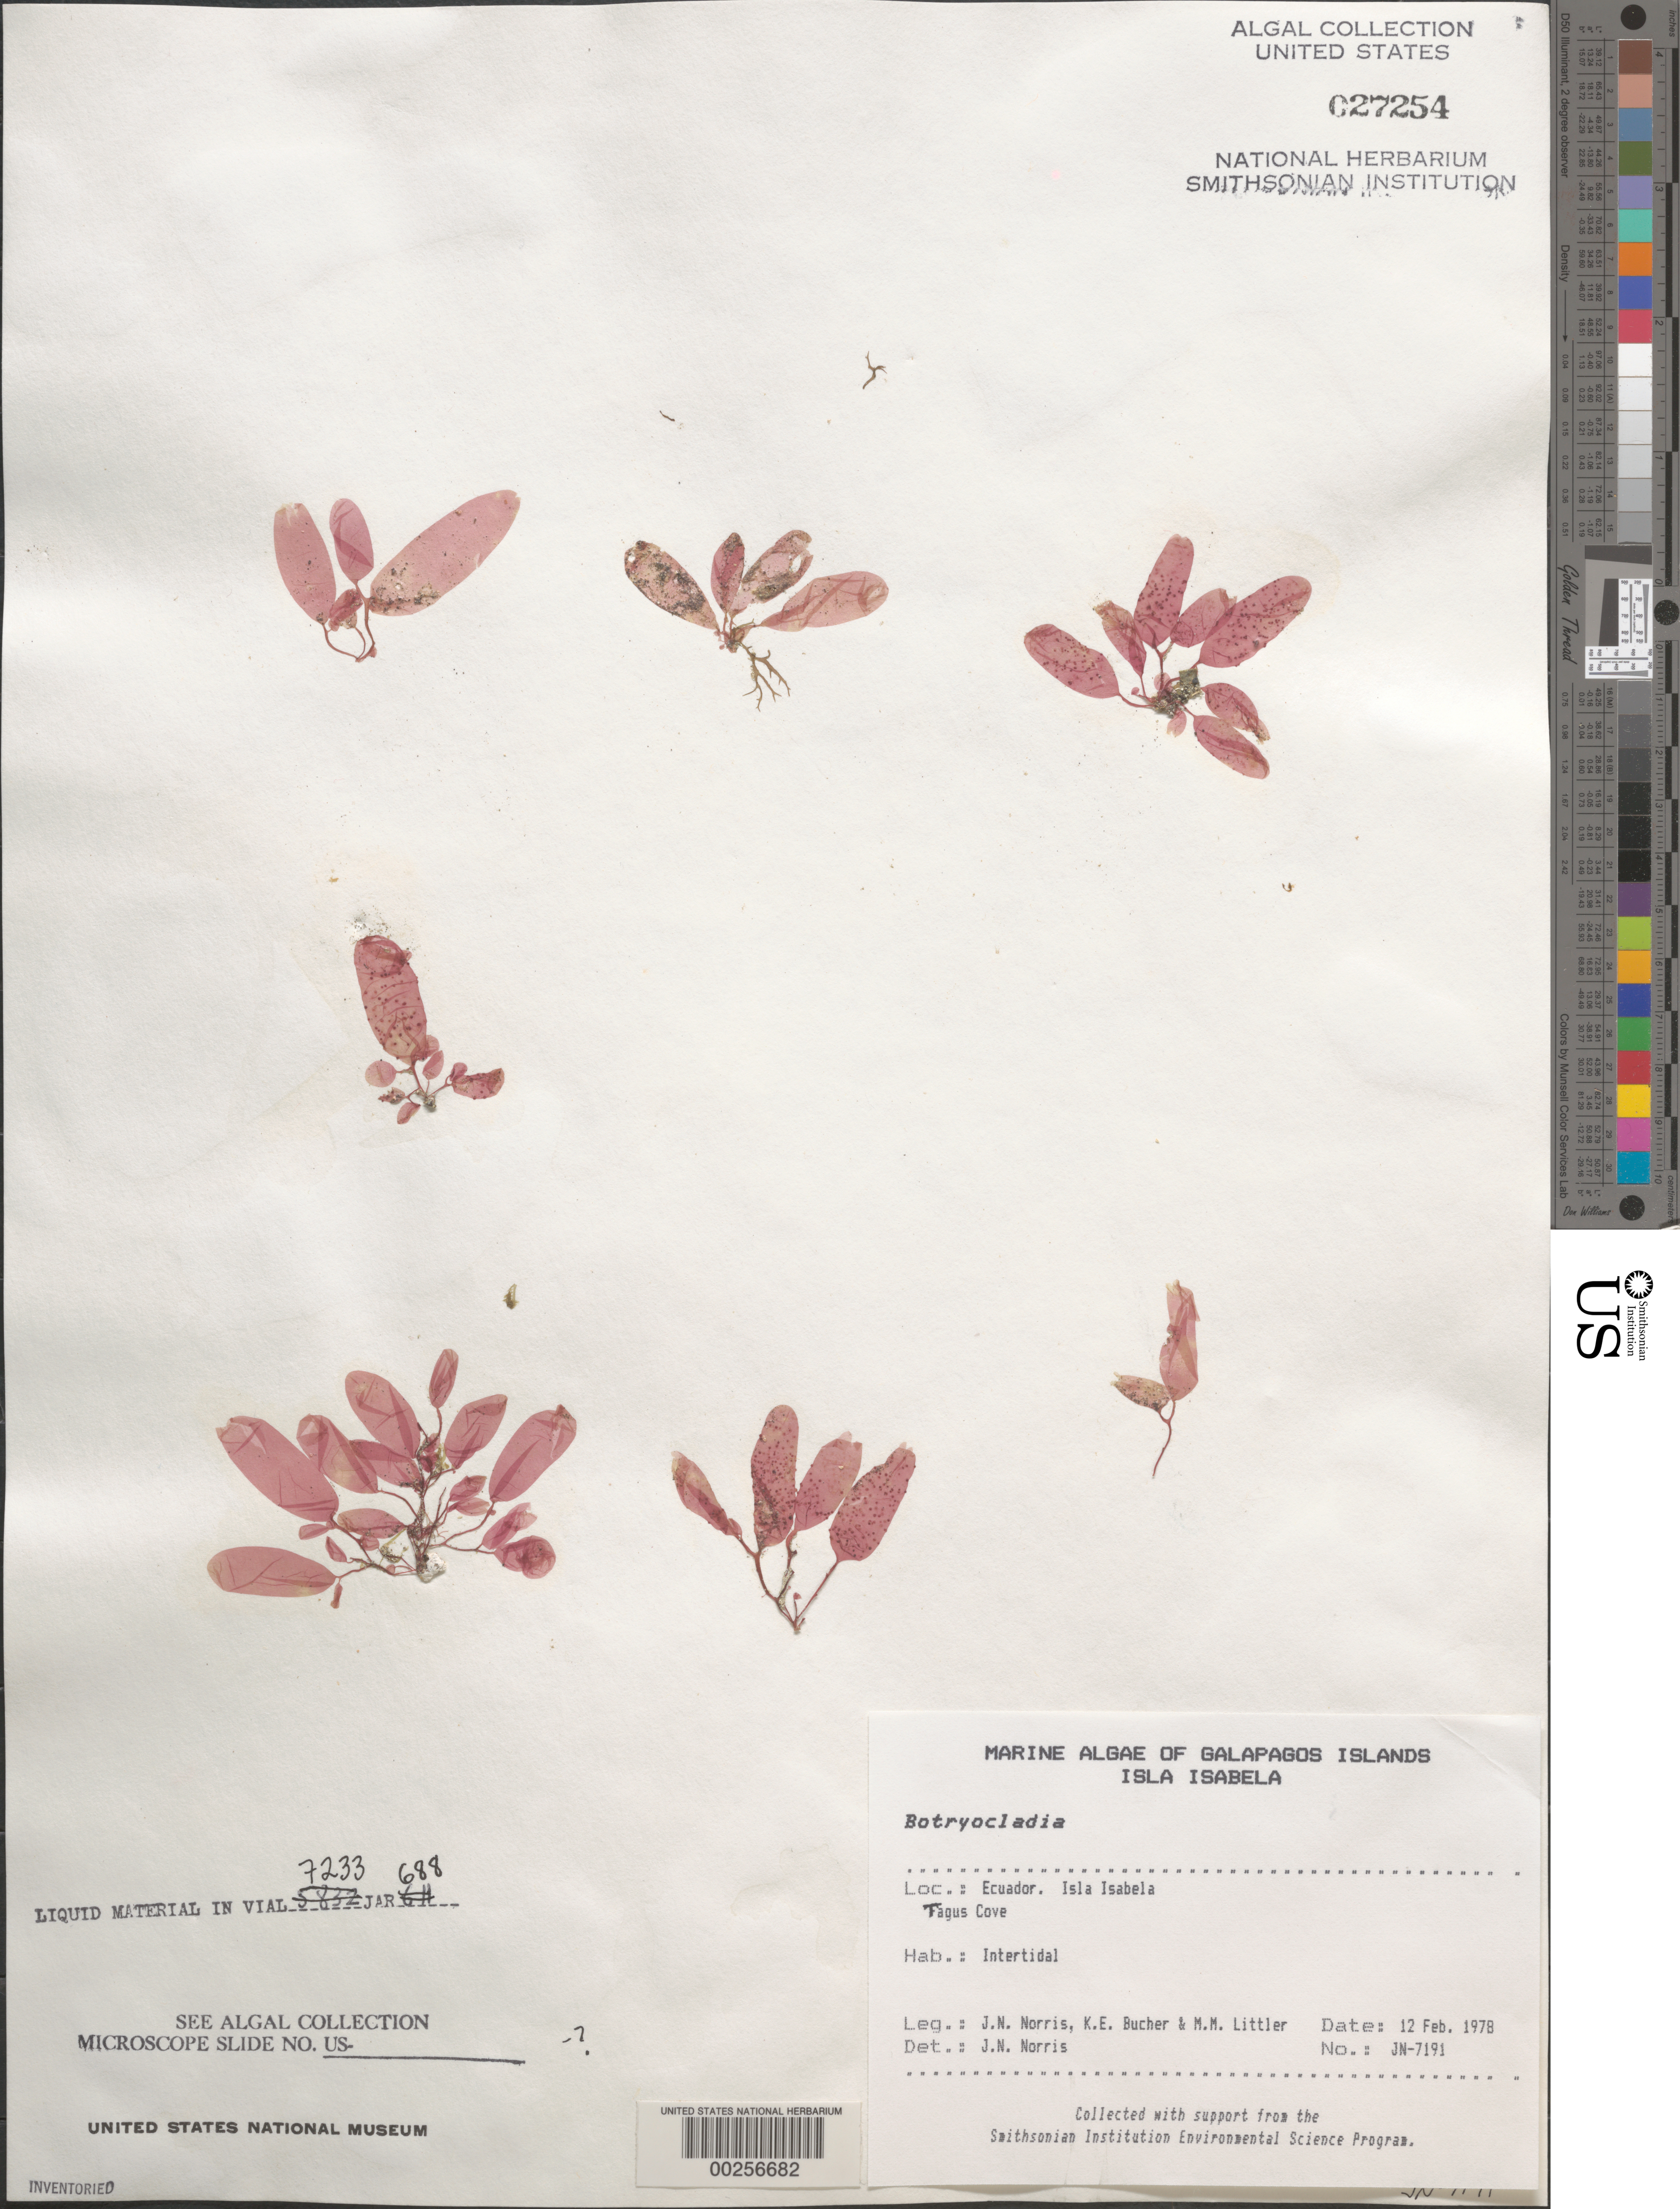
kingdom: Plantae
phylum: Rhodophyta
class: Florideophyceae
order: Rhodymeniales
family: Rhodymeniaceae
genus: Botryocladia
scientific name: Botryocladia sp.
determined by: Norris, James N.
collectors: J. N. Norris, K. E. Bucher & M. M. Littler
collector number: JN-7191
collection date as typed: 12 Feb 1978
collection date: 1978-02-12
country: Ecuador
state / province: Colón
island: Isabela [Albemarle]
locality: Tagus Cove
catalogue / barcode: US 27254